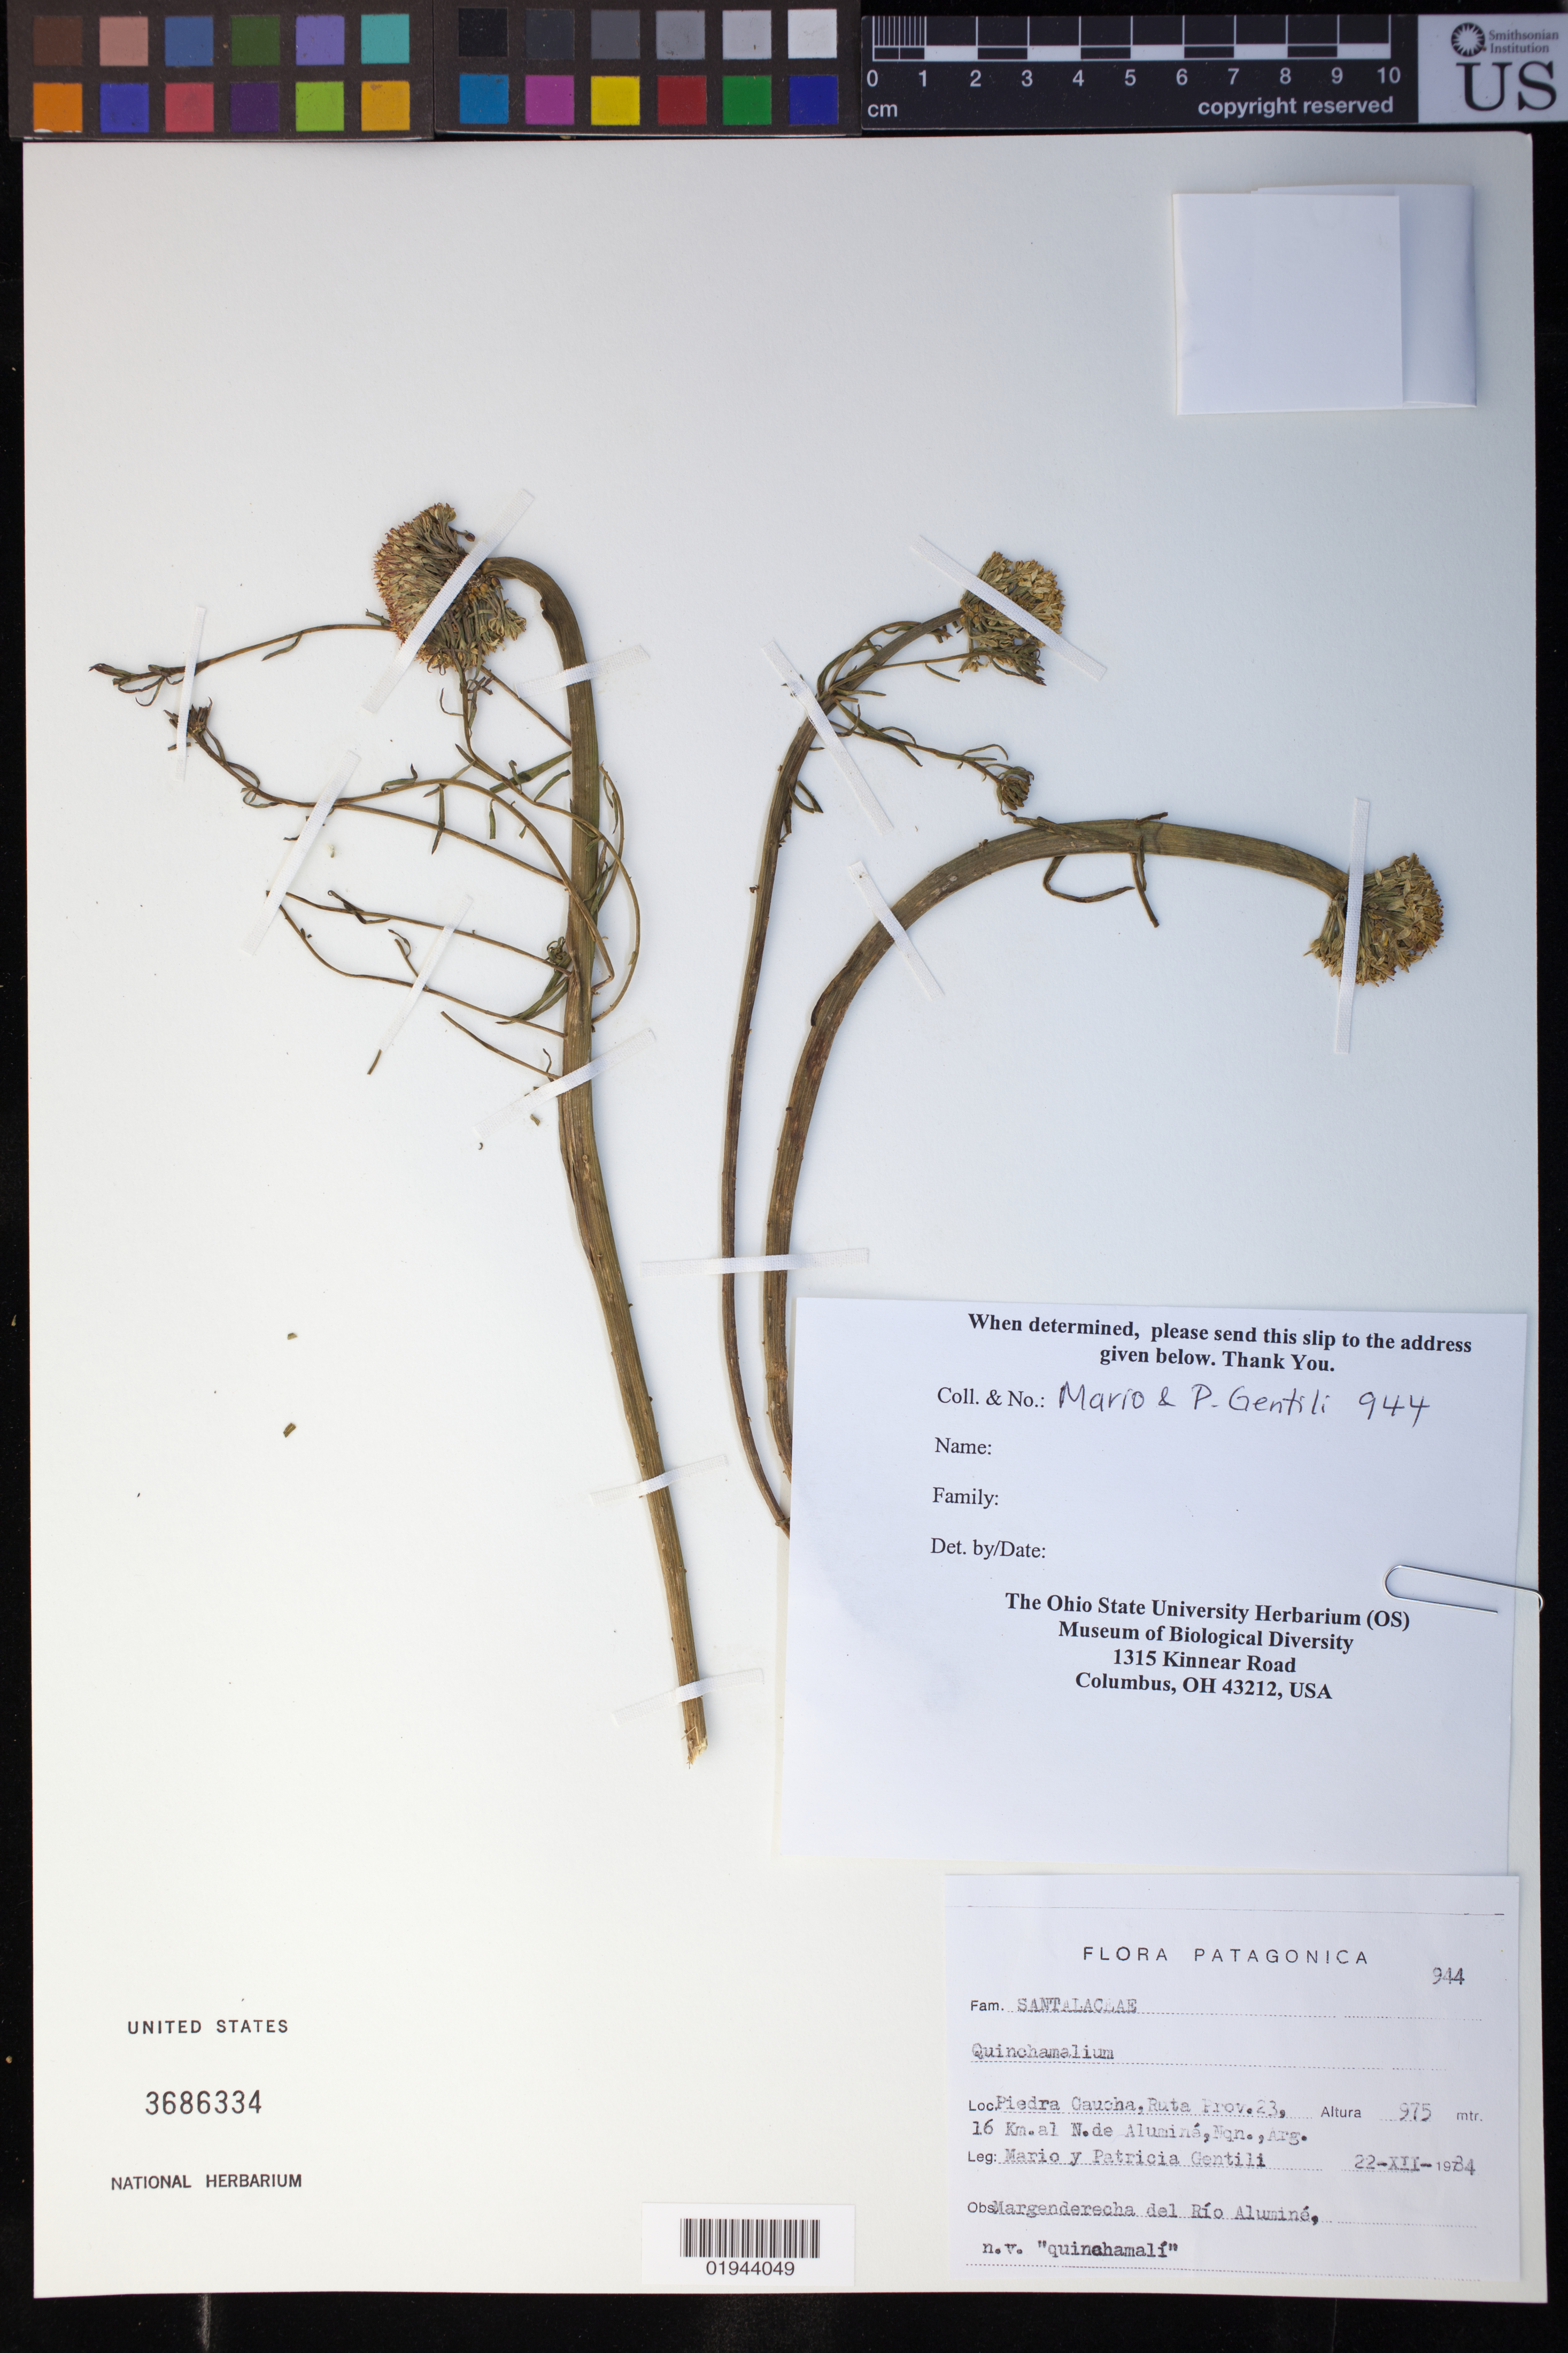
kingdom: Plantae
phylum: Tracheophyta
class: Magnoliopsida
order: Santalales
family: Schoepfiaceae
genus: Quinchamalium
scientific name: Quinchamalium sp.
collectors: M. Gentili & P. Gentili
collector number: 944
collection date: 1984-12-22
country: Argentina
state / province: Neuquen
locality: Piedra Caucha, Ruta Pro.23, 16 Km.al N.de Alumine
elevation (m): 975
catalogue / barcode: US 3686334